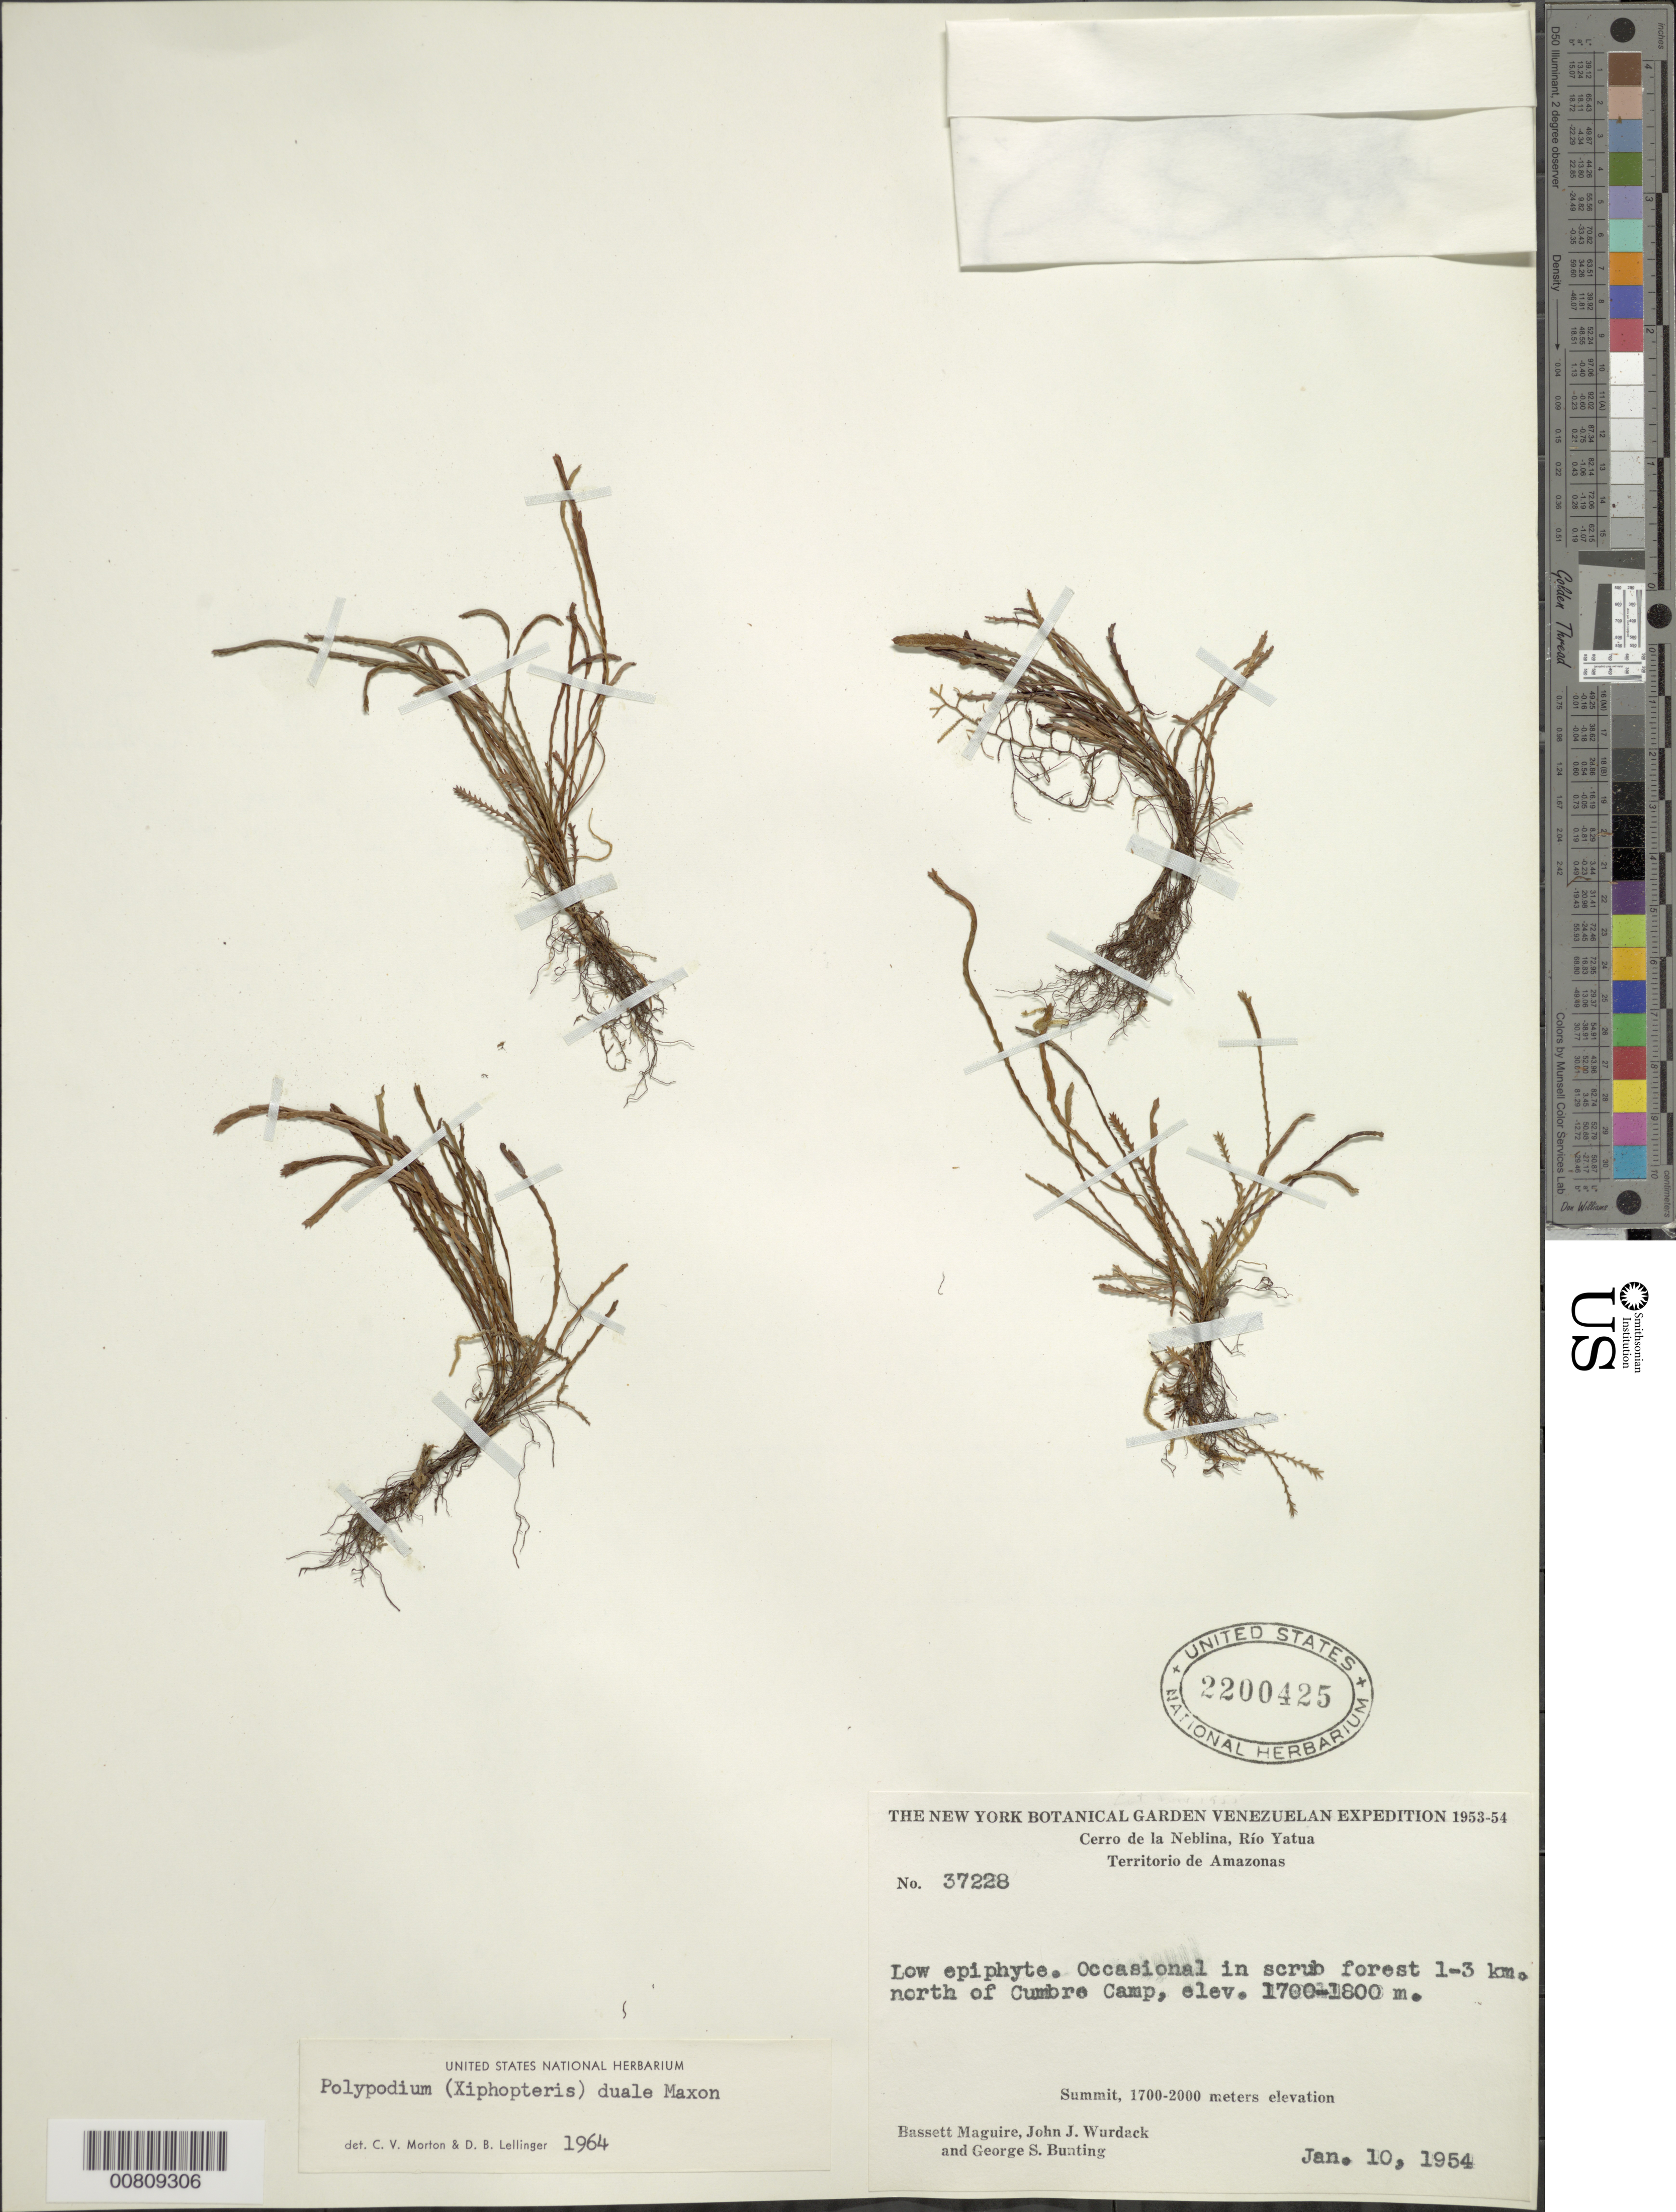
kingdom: Plantae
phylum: Tracheophyta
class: Polypodiopsida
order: Polypodiales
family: Polypodiaceae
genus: Cochlidium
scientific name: Cochlidium serrulatum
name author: (Sw.) L.E. Bishop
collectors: B. Maguire, J. J. Wurdack & G. S. Bunting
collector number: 37228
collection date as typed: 10-Jan-54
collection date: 1954-01-10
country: Venezuela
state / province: Amazonas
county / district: Río Negro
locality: Cerro de la Neblina, Río Yatua, 1-3 km N of Cumbre Camp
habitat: Scrub forest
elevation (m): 1700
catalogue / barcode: US 2200425